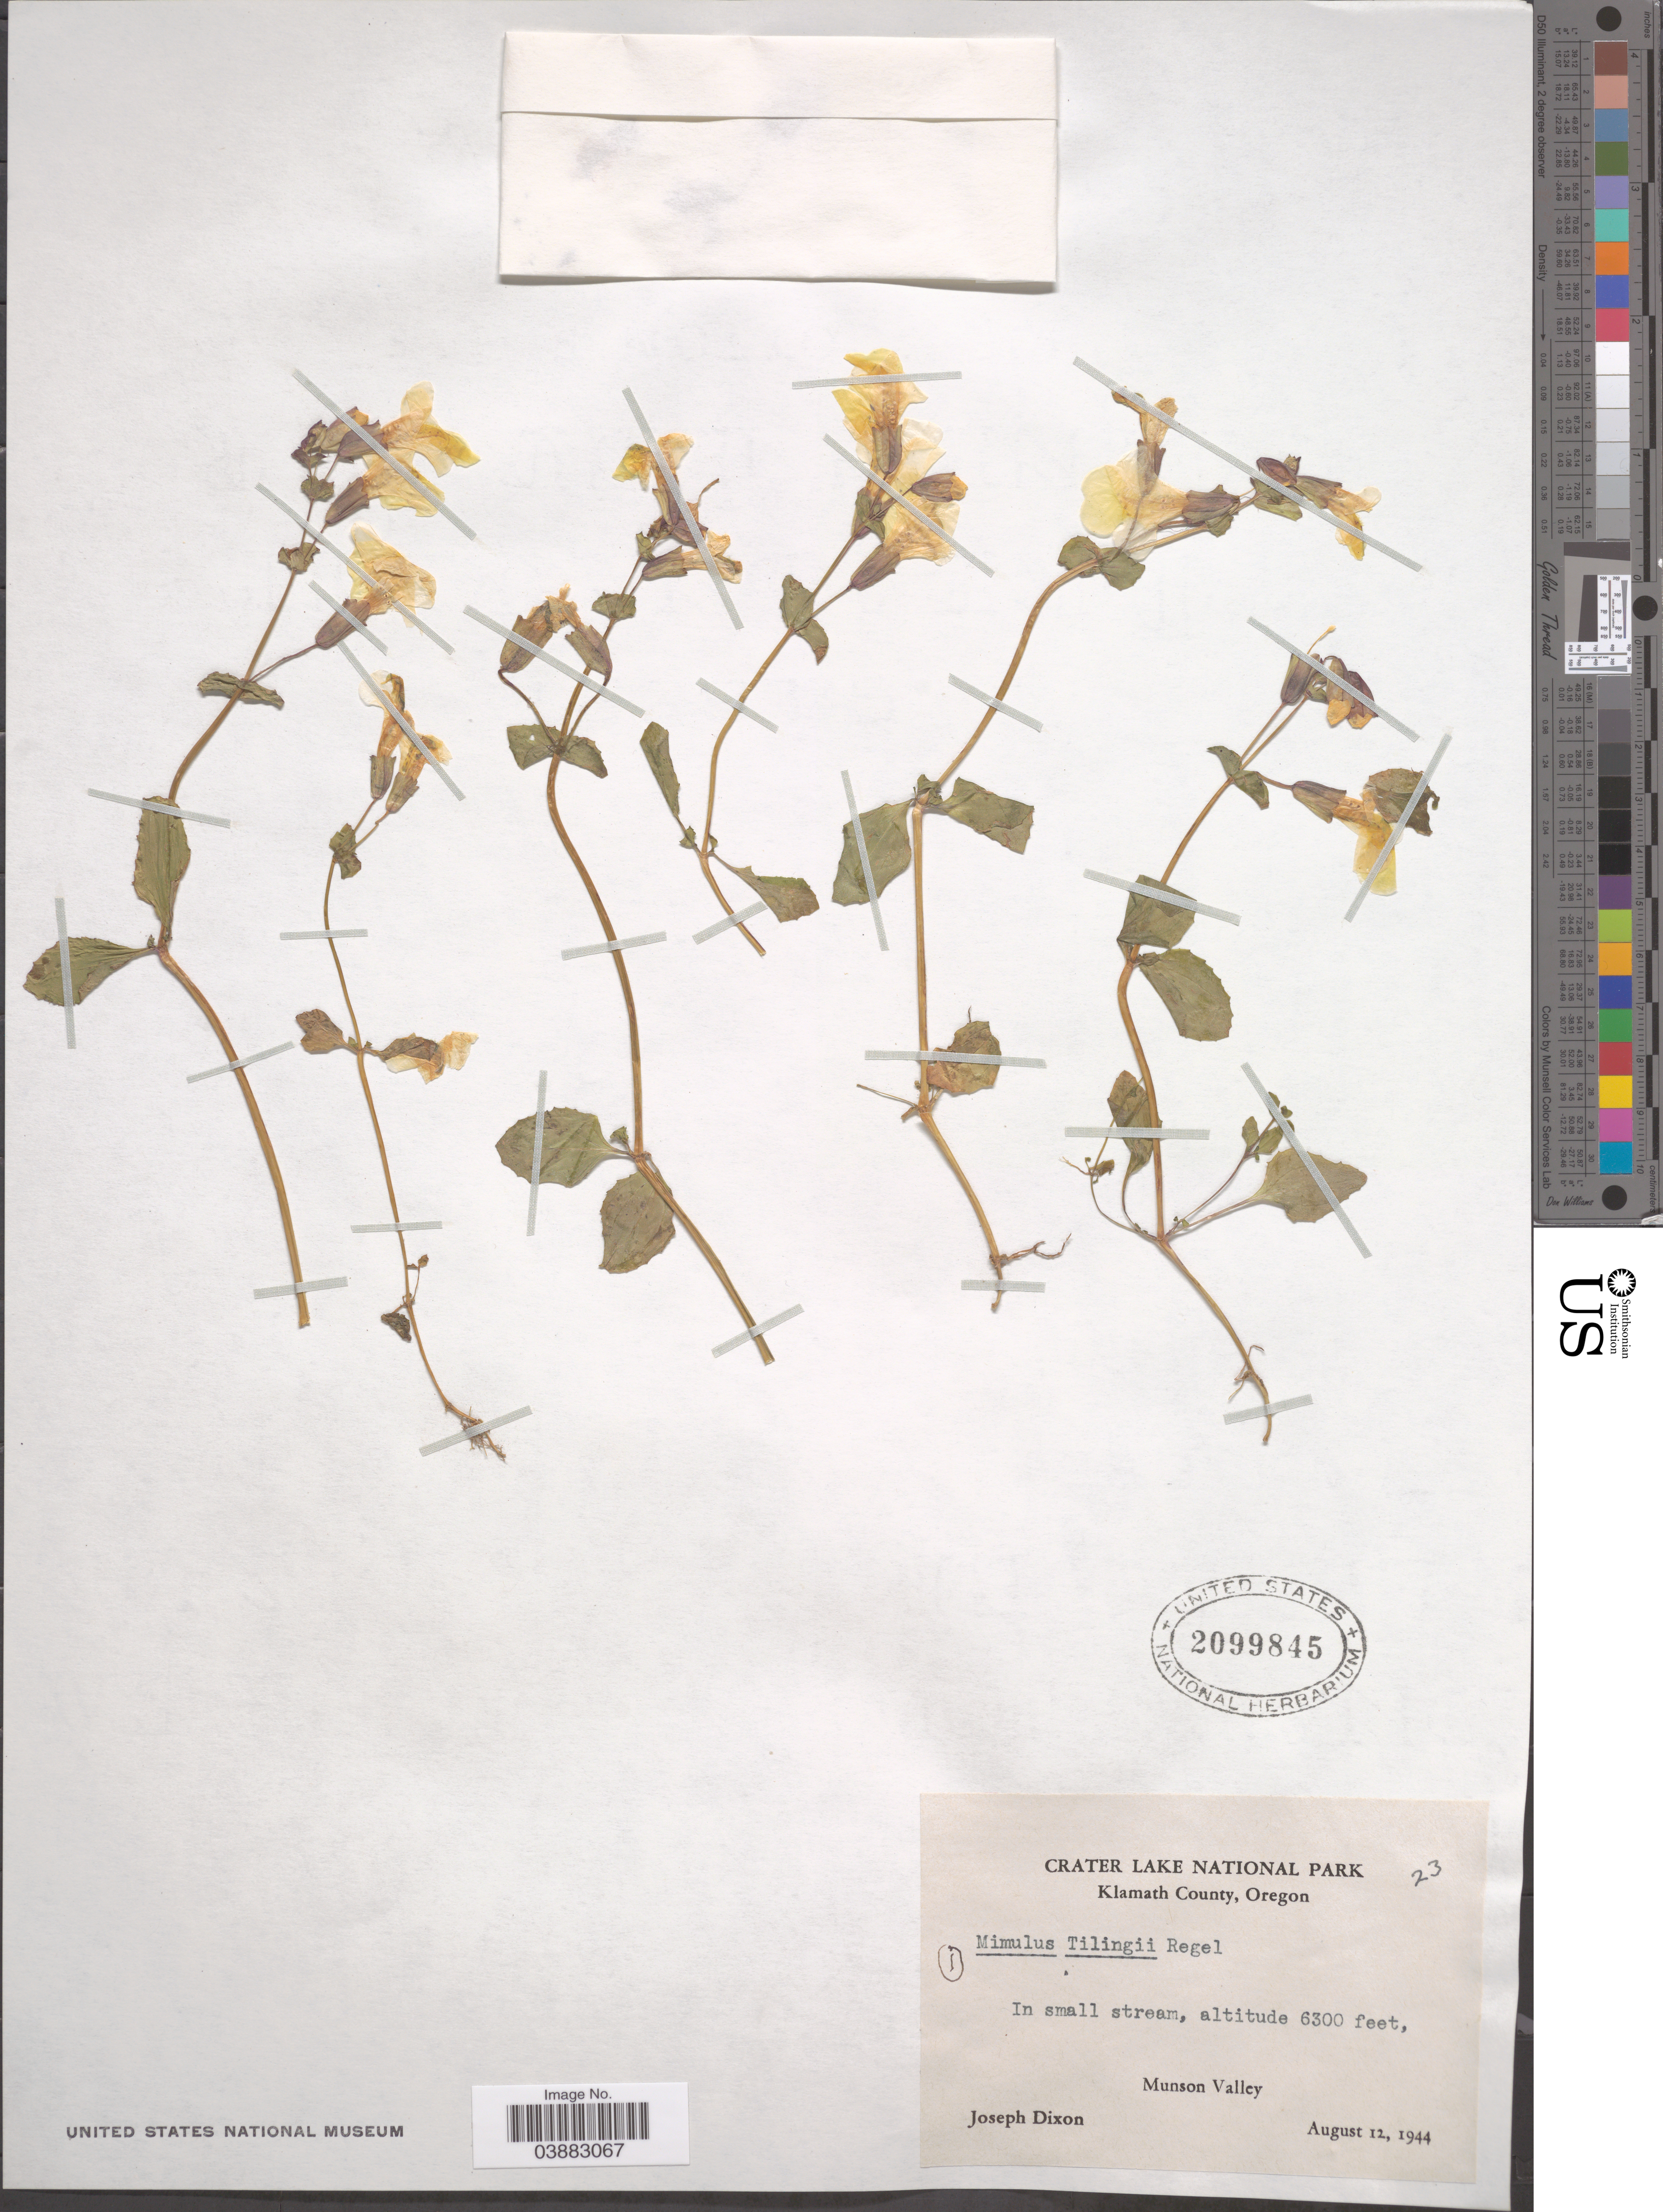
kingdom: Plantae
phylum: Tracheophyta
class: Magnoliopsida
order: Lamiales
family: Phrymaceae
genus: Mimulus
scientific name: Mimulus tilingii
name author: Regel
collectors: J. Dixon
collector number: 23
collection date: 1944-08-12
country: United States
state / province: Oregon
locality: Crater Lake National Park. Klamath County. In small stream, Munson Valley.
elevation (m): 1920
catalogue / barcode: US 2099845